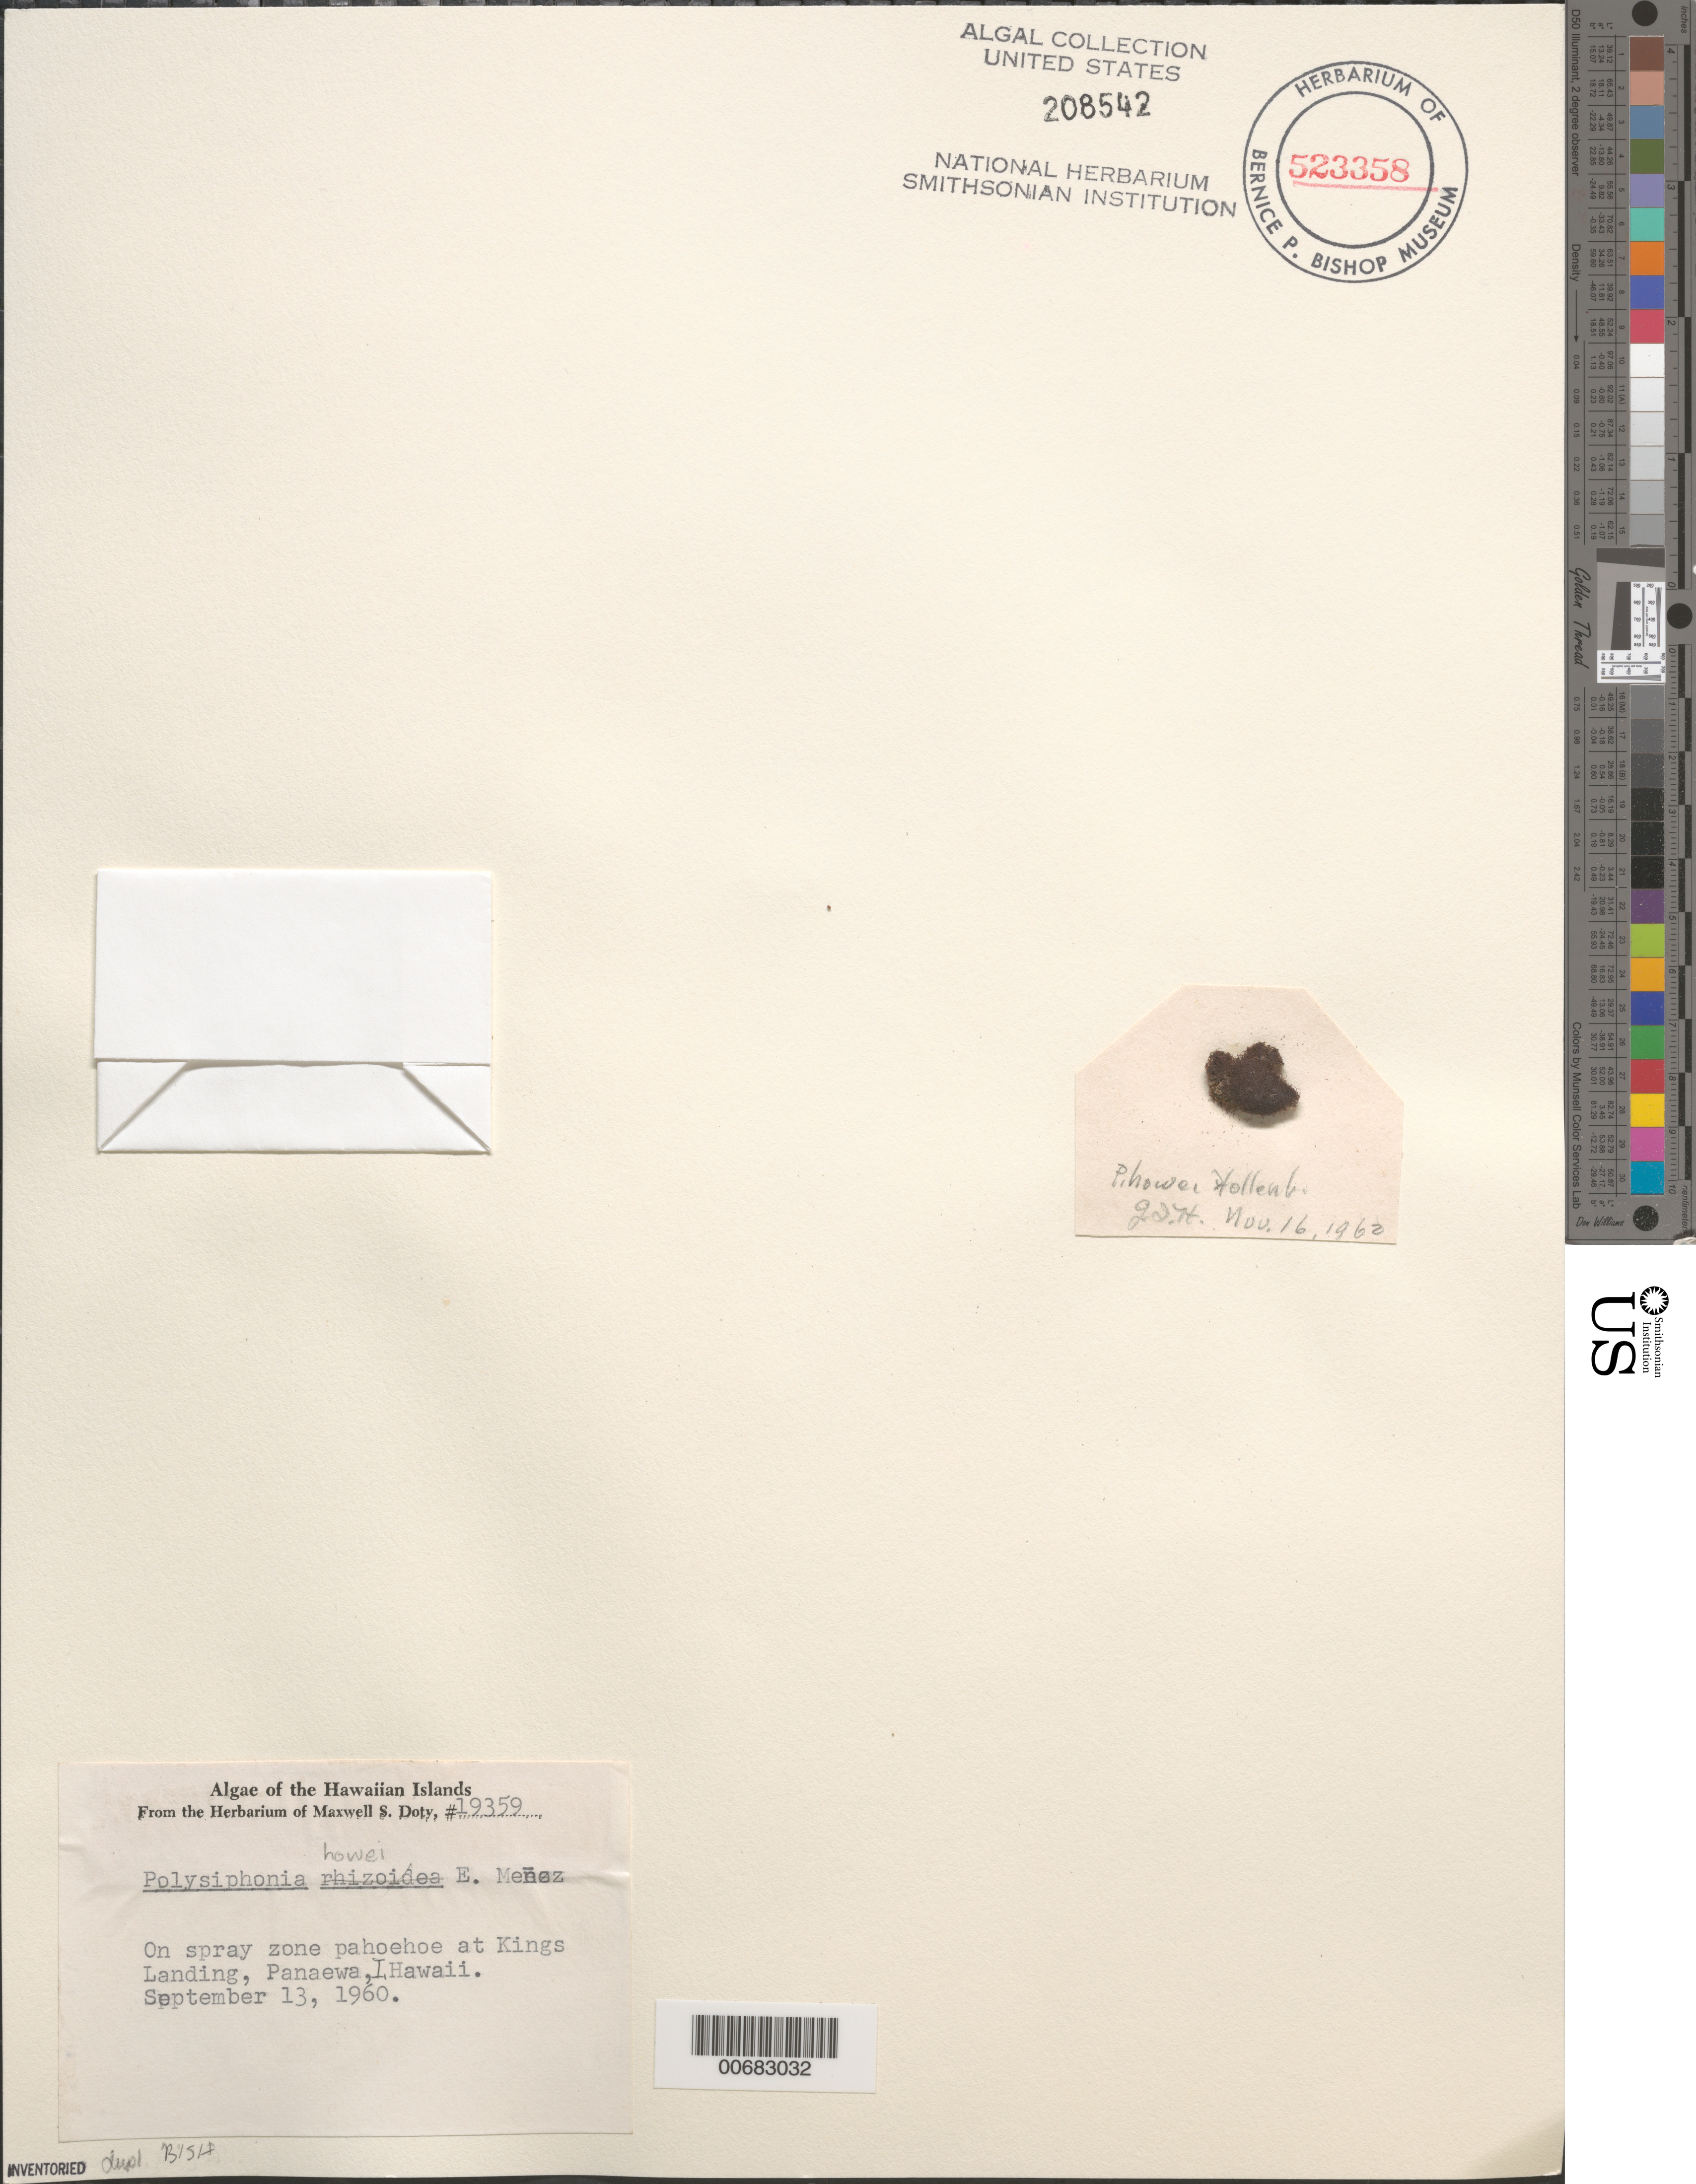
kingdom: Plantae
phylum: Rhodophyta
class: Florideophyceae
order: Ceramiales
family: Rhodomelaceae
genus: Wilsonosiphonia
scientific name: Wilsonosiphonia howei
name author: (Hollenb.) D.E.Bustamante et al.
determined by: Algae name updating Project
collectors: M. S.Doty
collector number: MSD 19359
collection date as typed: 13 Sep 1960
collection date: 1960-09-13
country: United States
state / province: Hawaii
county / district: Hawaii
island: Hawaii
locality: Kings Landing, Panaewa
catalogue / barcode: US 208542